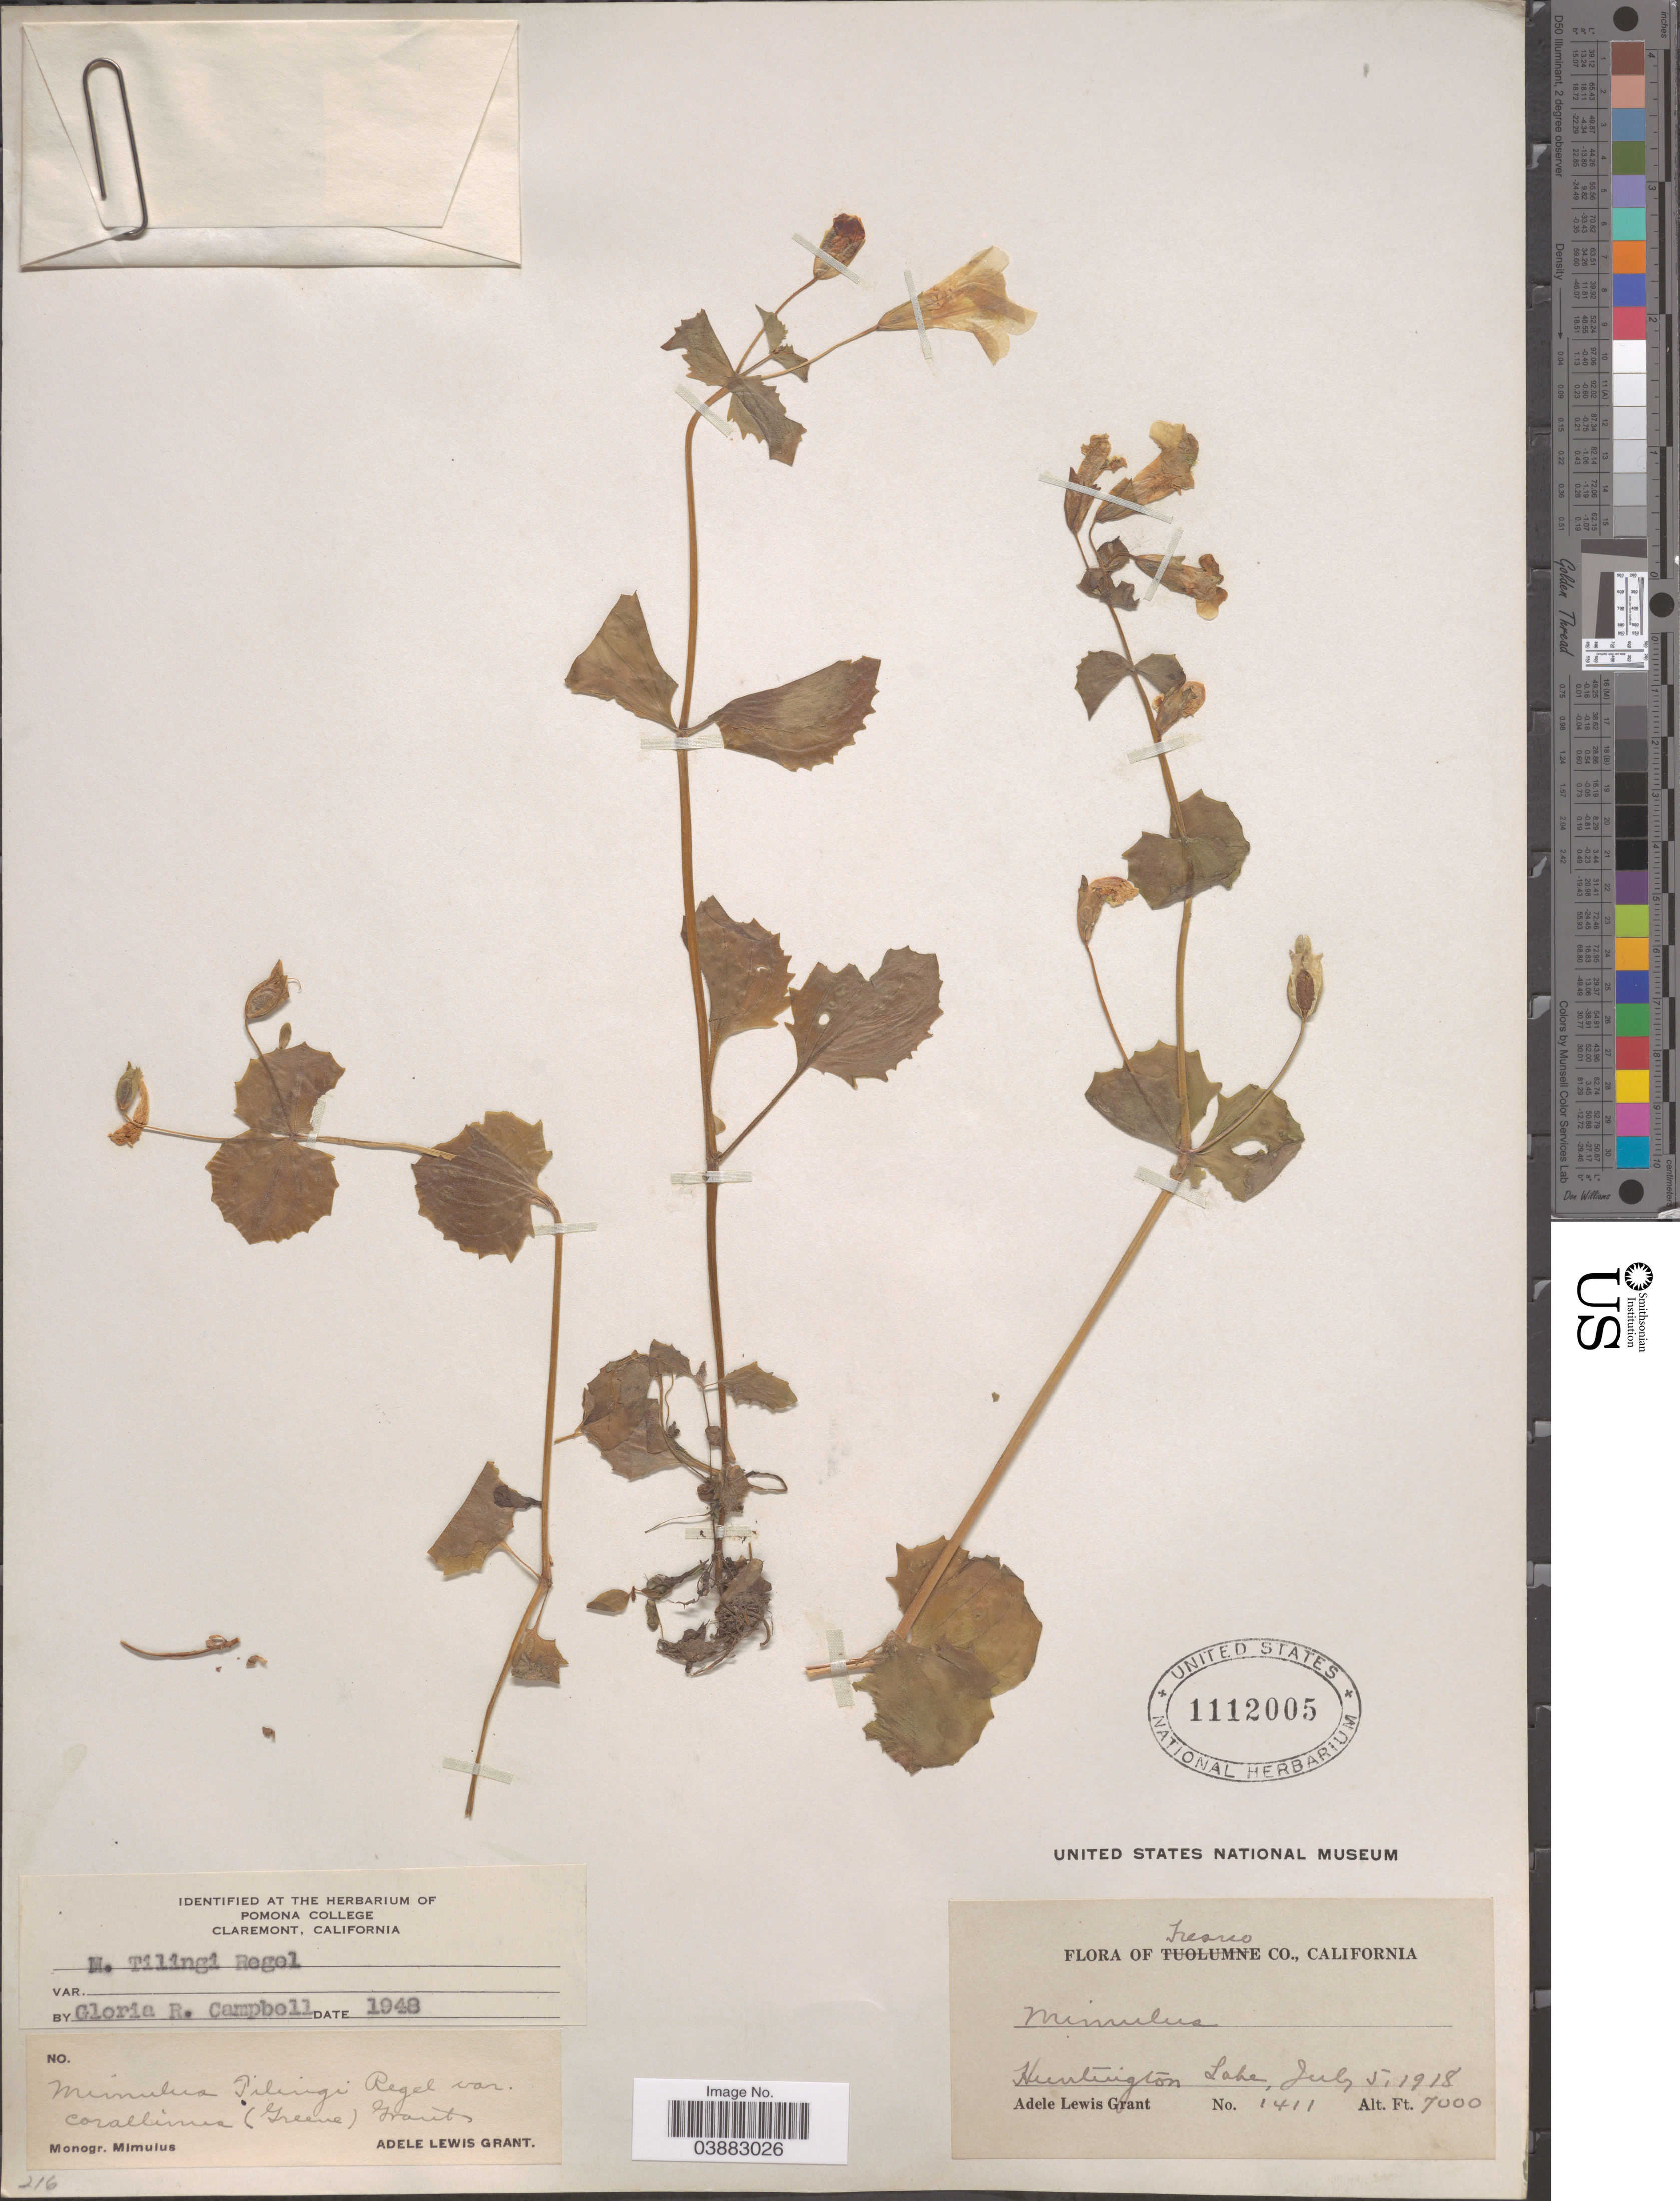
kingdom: Plantae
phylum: Tracheophyta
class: Magnoliopsida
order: Lamiales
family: Phrymaceae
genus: Mimulus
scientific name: Mimulus tilingii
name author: Regel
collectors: A. L. Grant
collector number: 1411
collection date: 1918-07-05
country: United States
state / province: California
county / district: Fresno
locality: Fresno Co. Huntington Lake.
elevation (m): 2134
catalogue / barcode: US 1112005